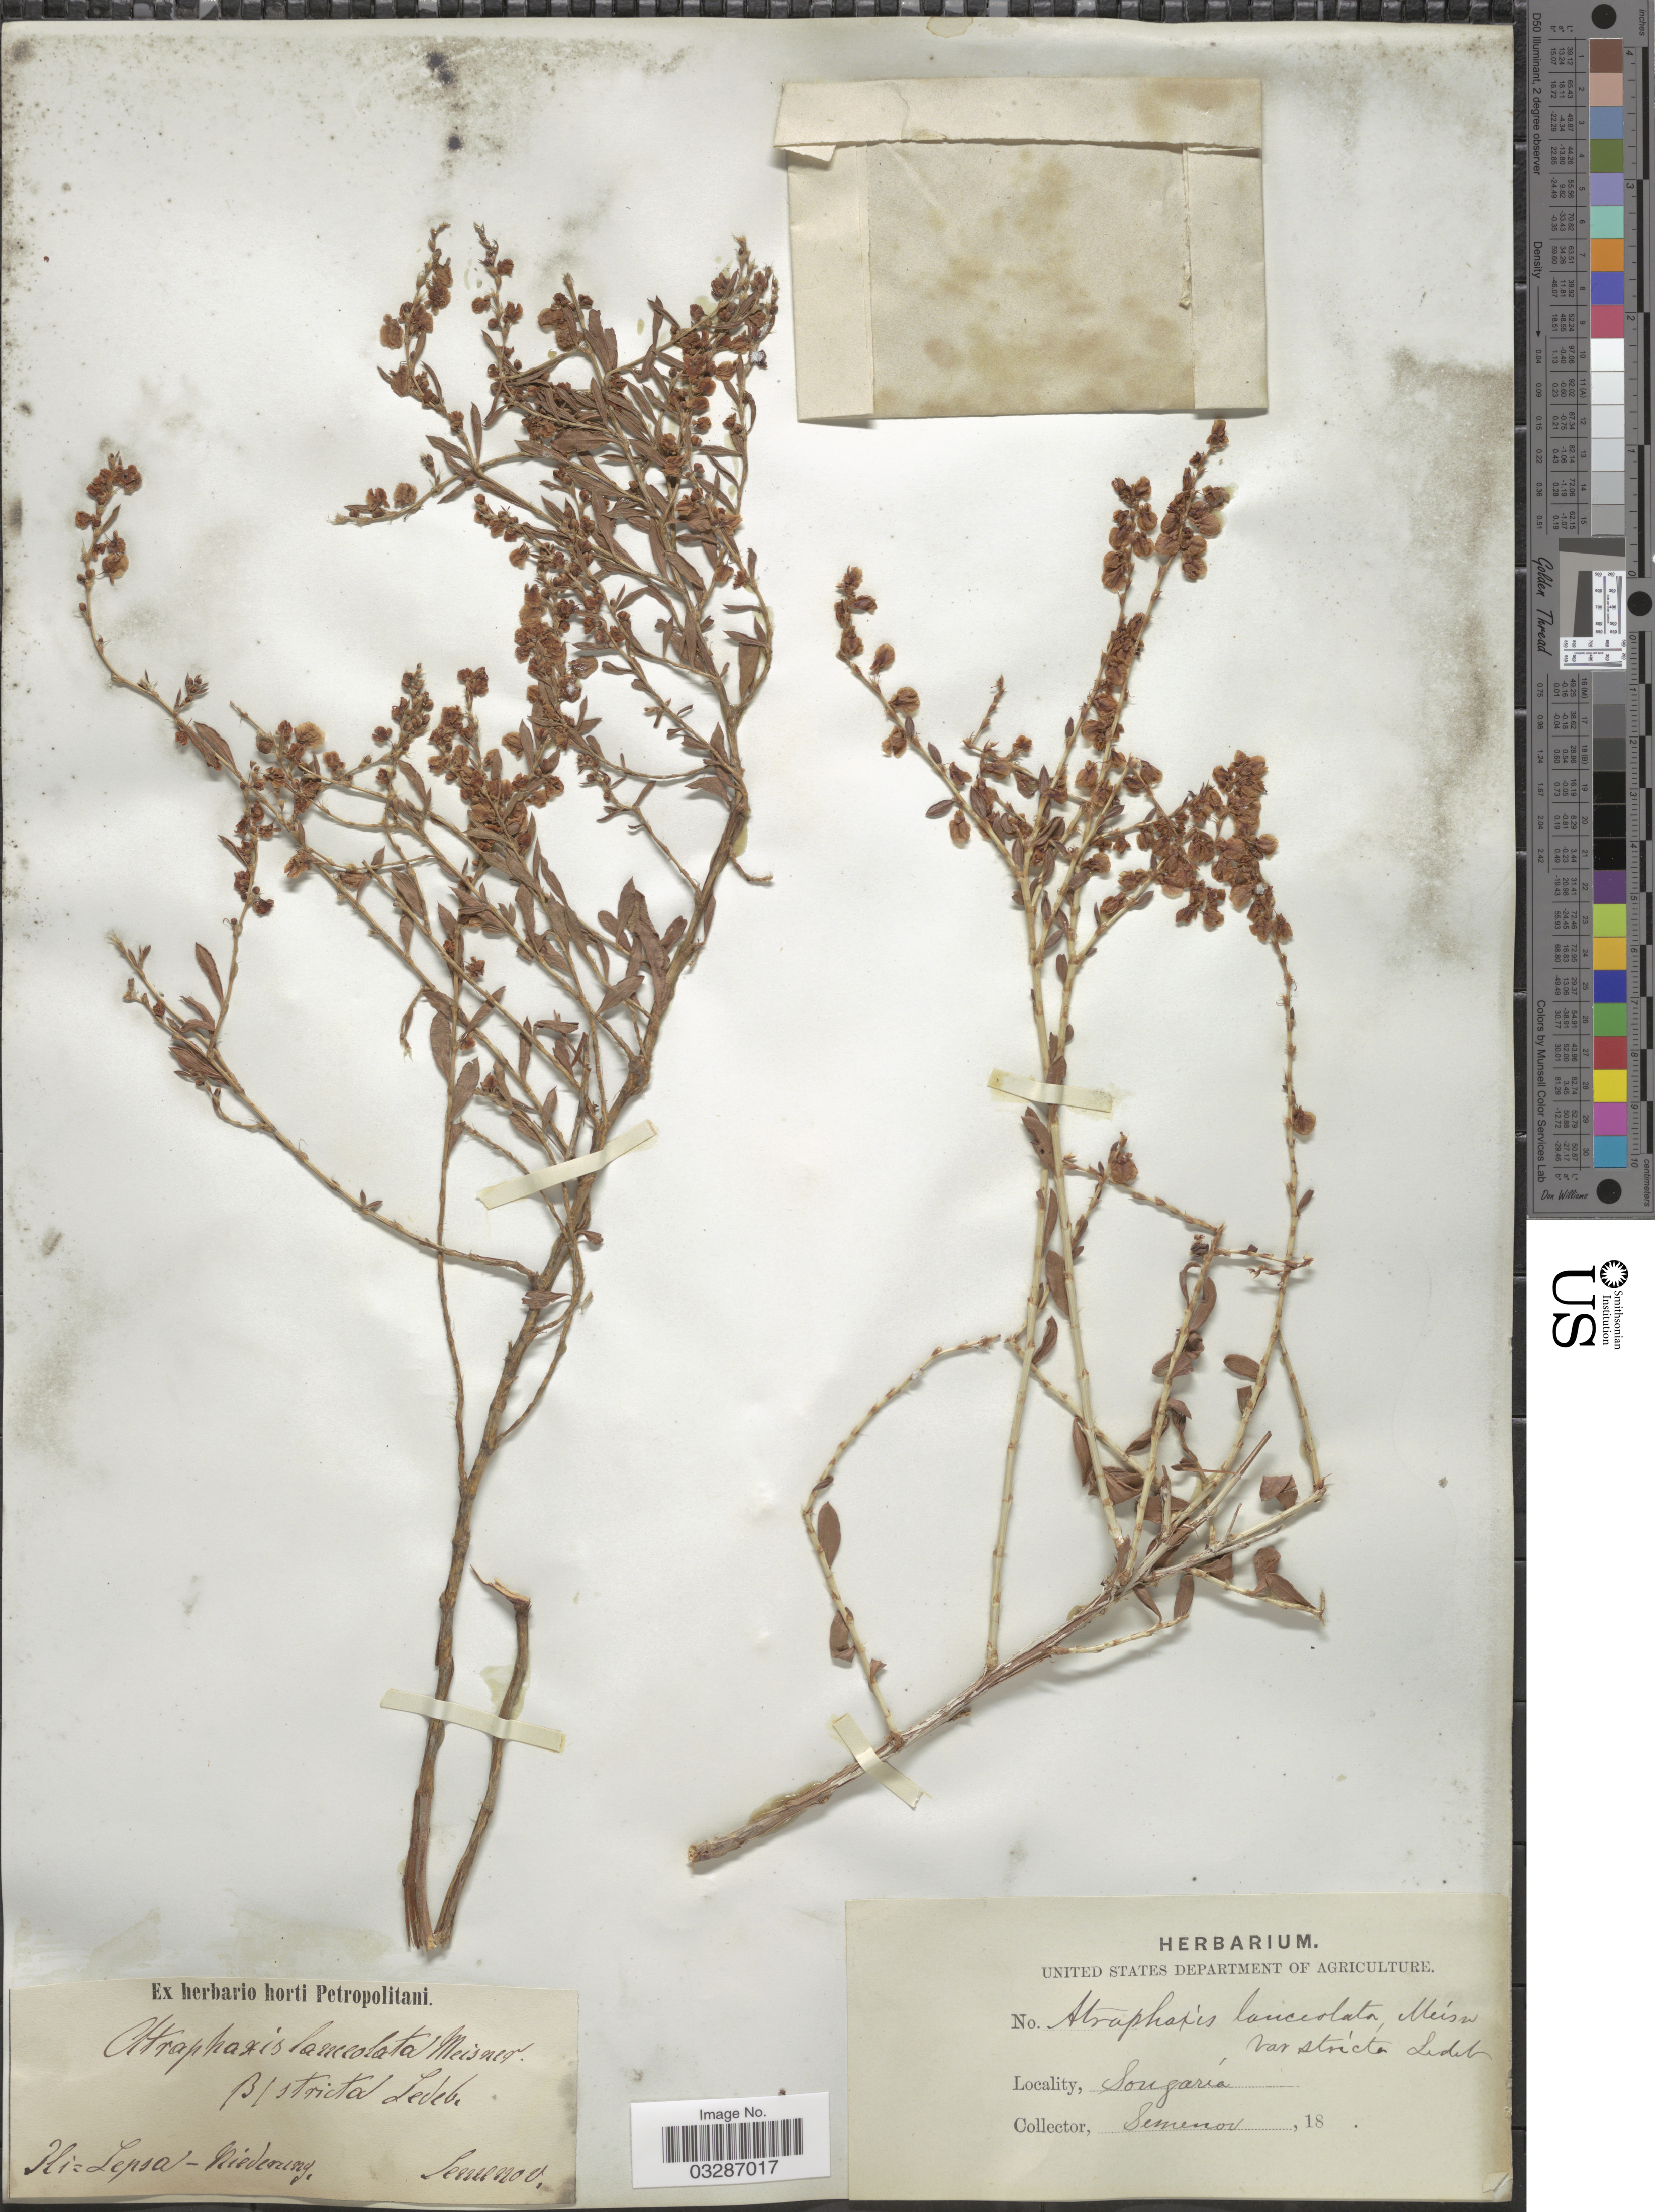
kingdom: Plantae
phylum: Tracheophyta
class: Magnoliopsida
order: Caryophyllales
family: Polygonaceae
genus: Atraphaxis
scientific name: Atraphaxis frutescens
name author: (L.) K. Koch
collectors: -- Semenov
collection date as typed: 18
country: Kazakhstan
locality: Songaria. Iliz Lepsa-Niederniny [interpreted].